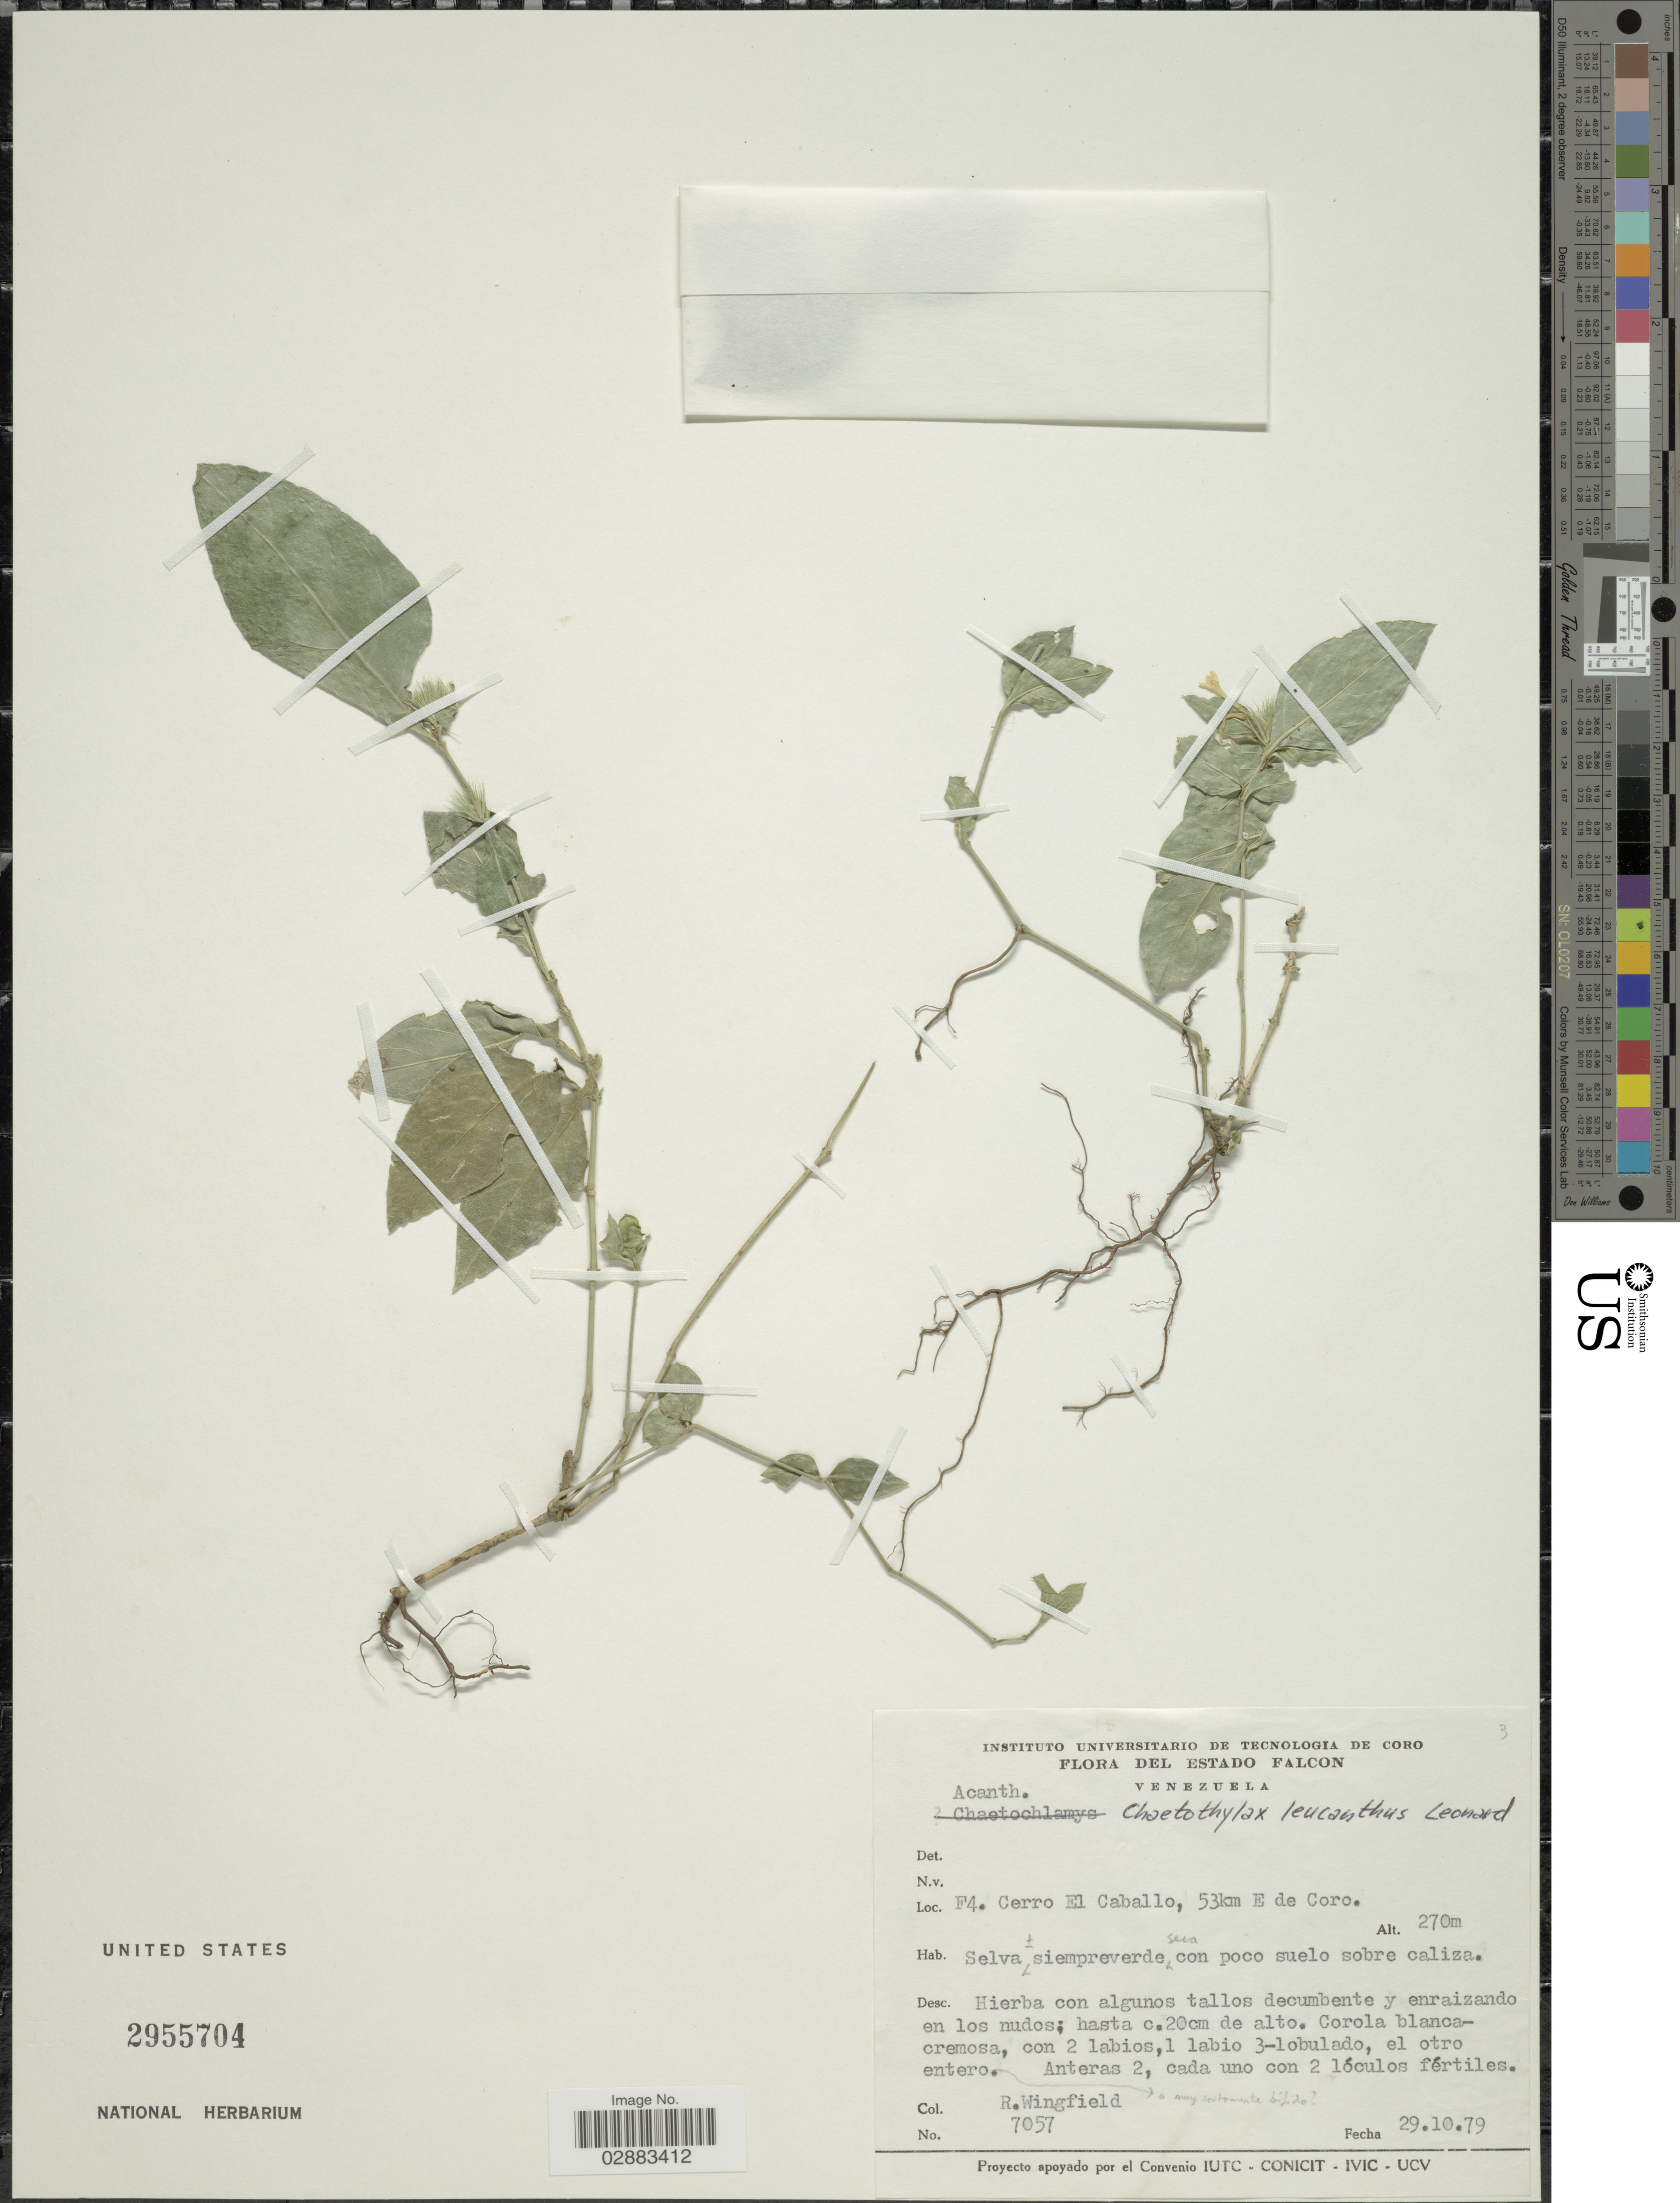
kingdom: Plantae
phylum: Tracheophyta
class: Magnoliopsida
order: Lamiales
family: Acanthaceae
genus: Chaetothylax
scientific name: Chaetothylax rothschuhii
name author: Lindau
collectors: R. Wingfield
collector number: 7057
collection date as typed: Transcribed d/m/y: 29/10/79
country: Venezuela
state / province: Falcón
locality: F4. Cerro El Cabalo, 53km E de Coro.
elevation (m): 270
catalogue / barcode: US 2955704